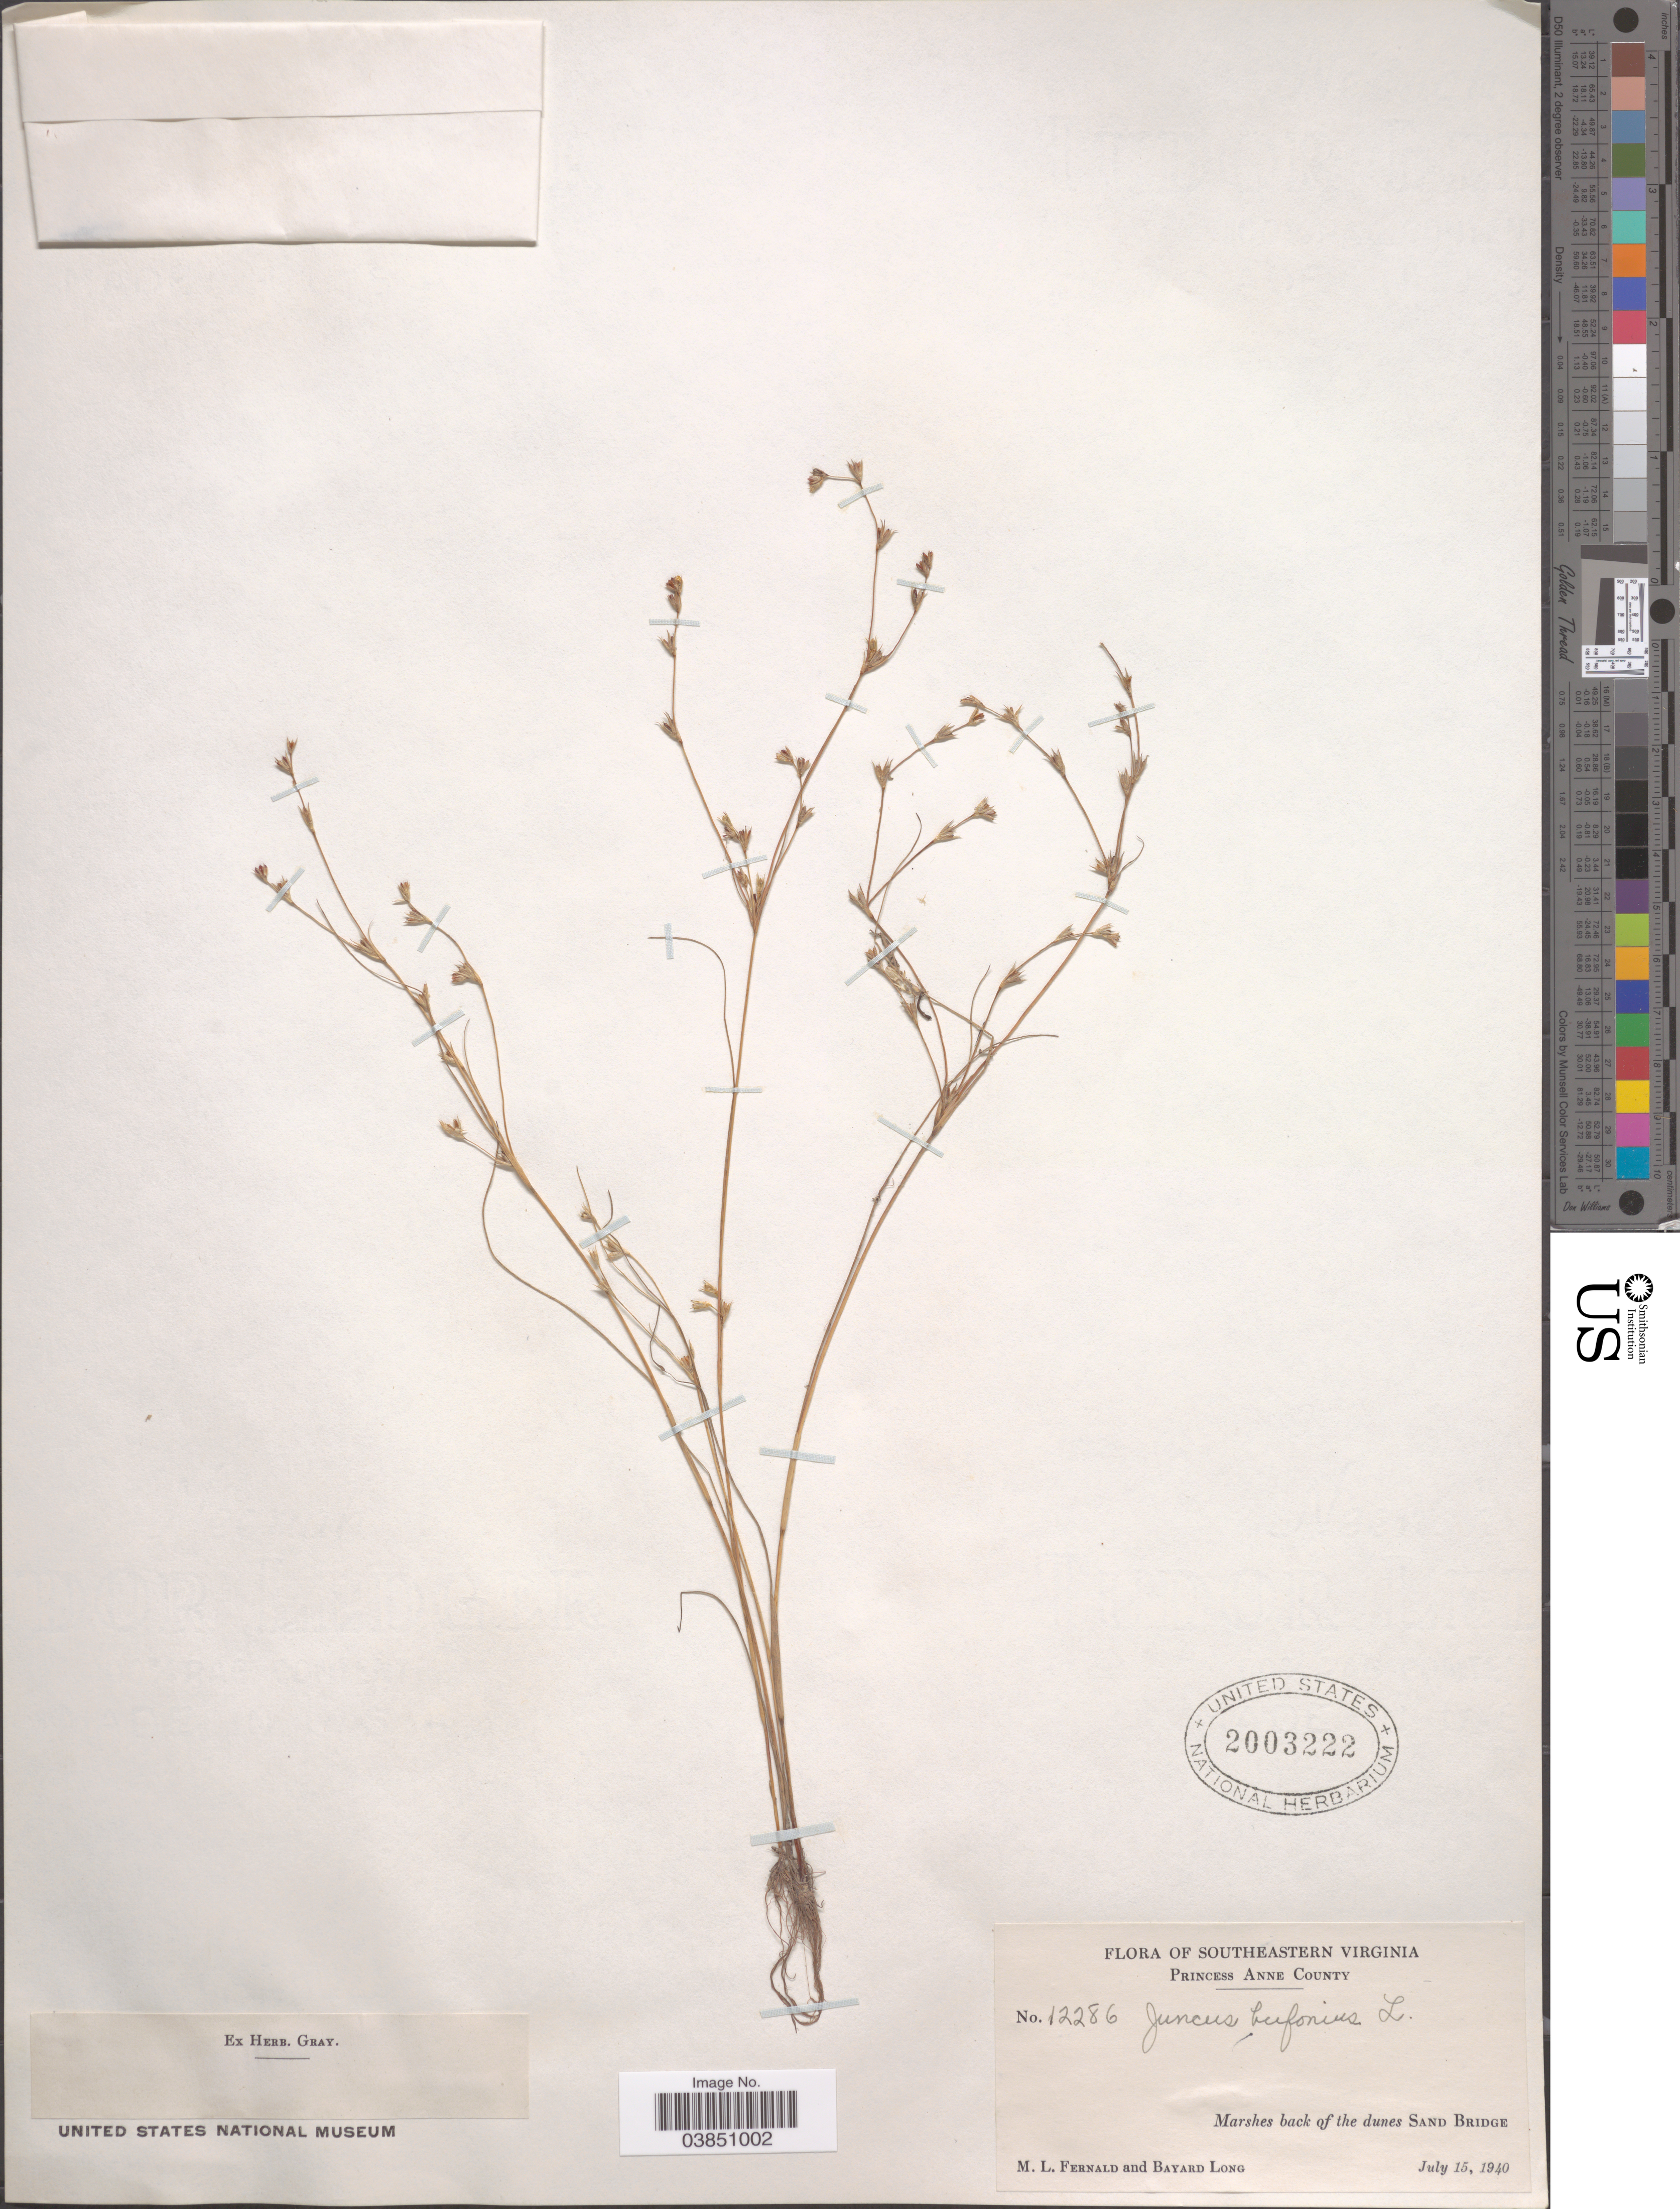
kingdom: Plantae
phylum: Tracheophyta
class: Liliopsida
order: Poales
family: Juncaceae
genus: Juncus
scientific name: Juncus bufonius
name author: L.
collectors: M. L. Fernald & B. Long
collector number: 12286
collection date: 1940-07-15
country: United States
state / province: Virginia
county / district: City of Virginia Beach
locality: Southeastern Virginia. Princess Anne County. The dunes Sand Bridge.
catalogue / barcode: US 2003222